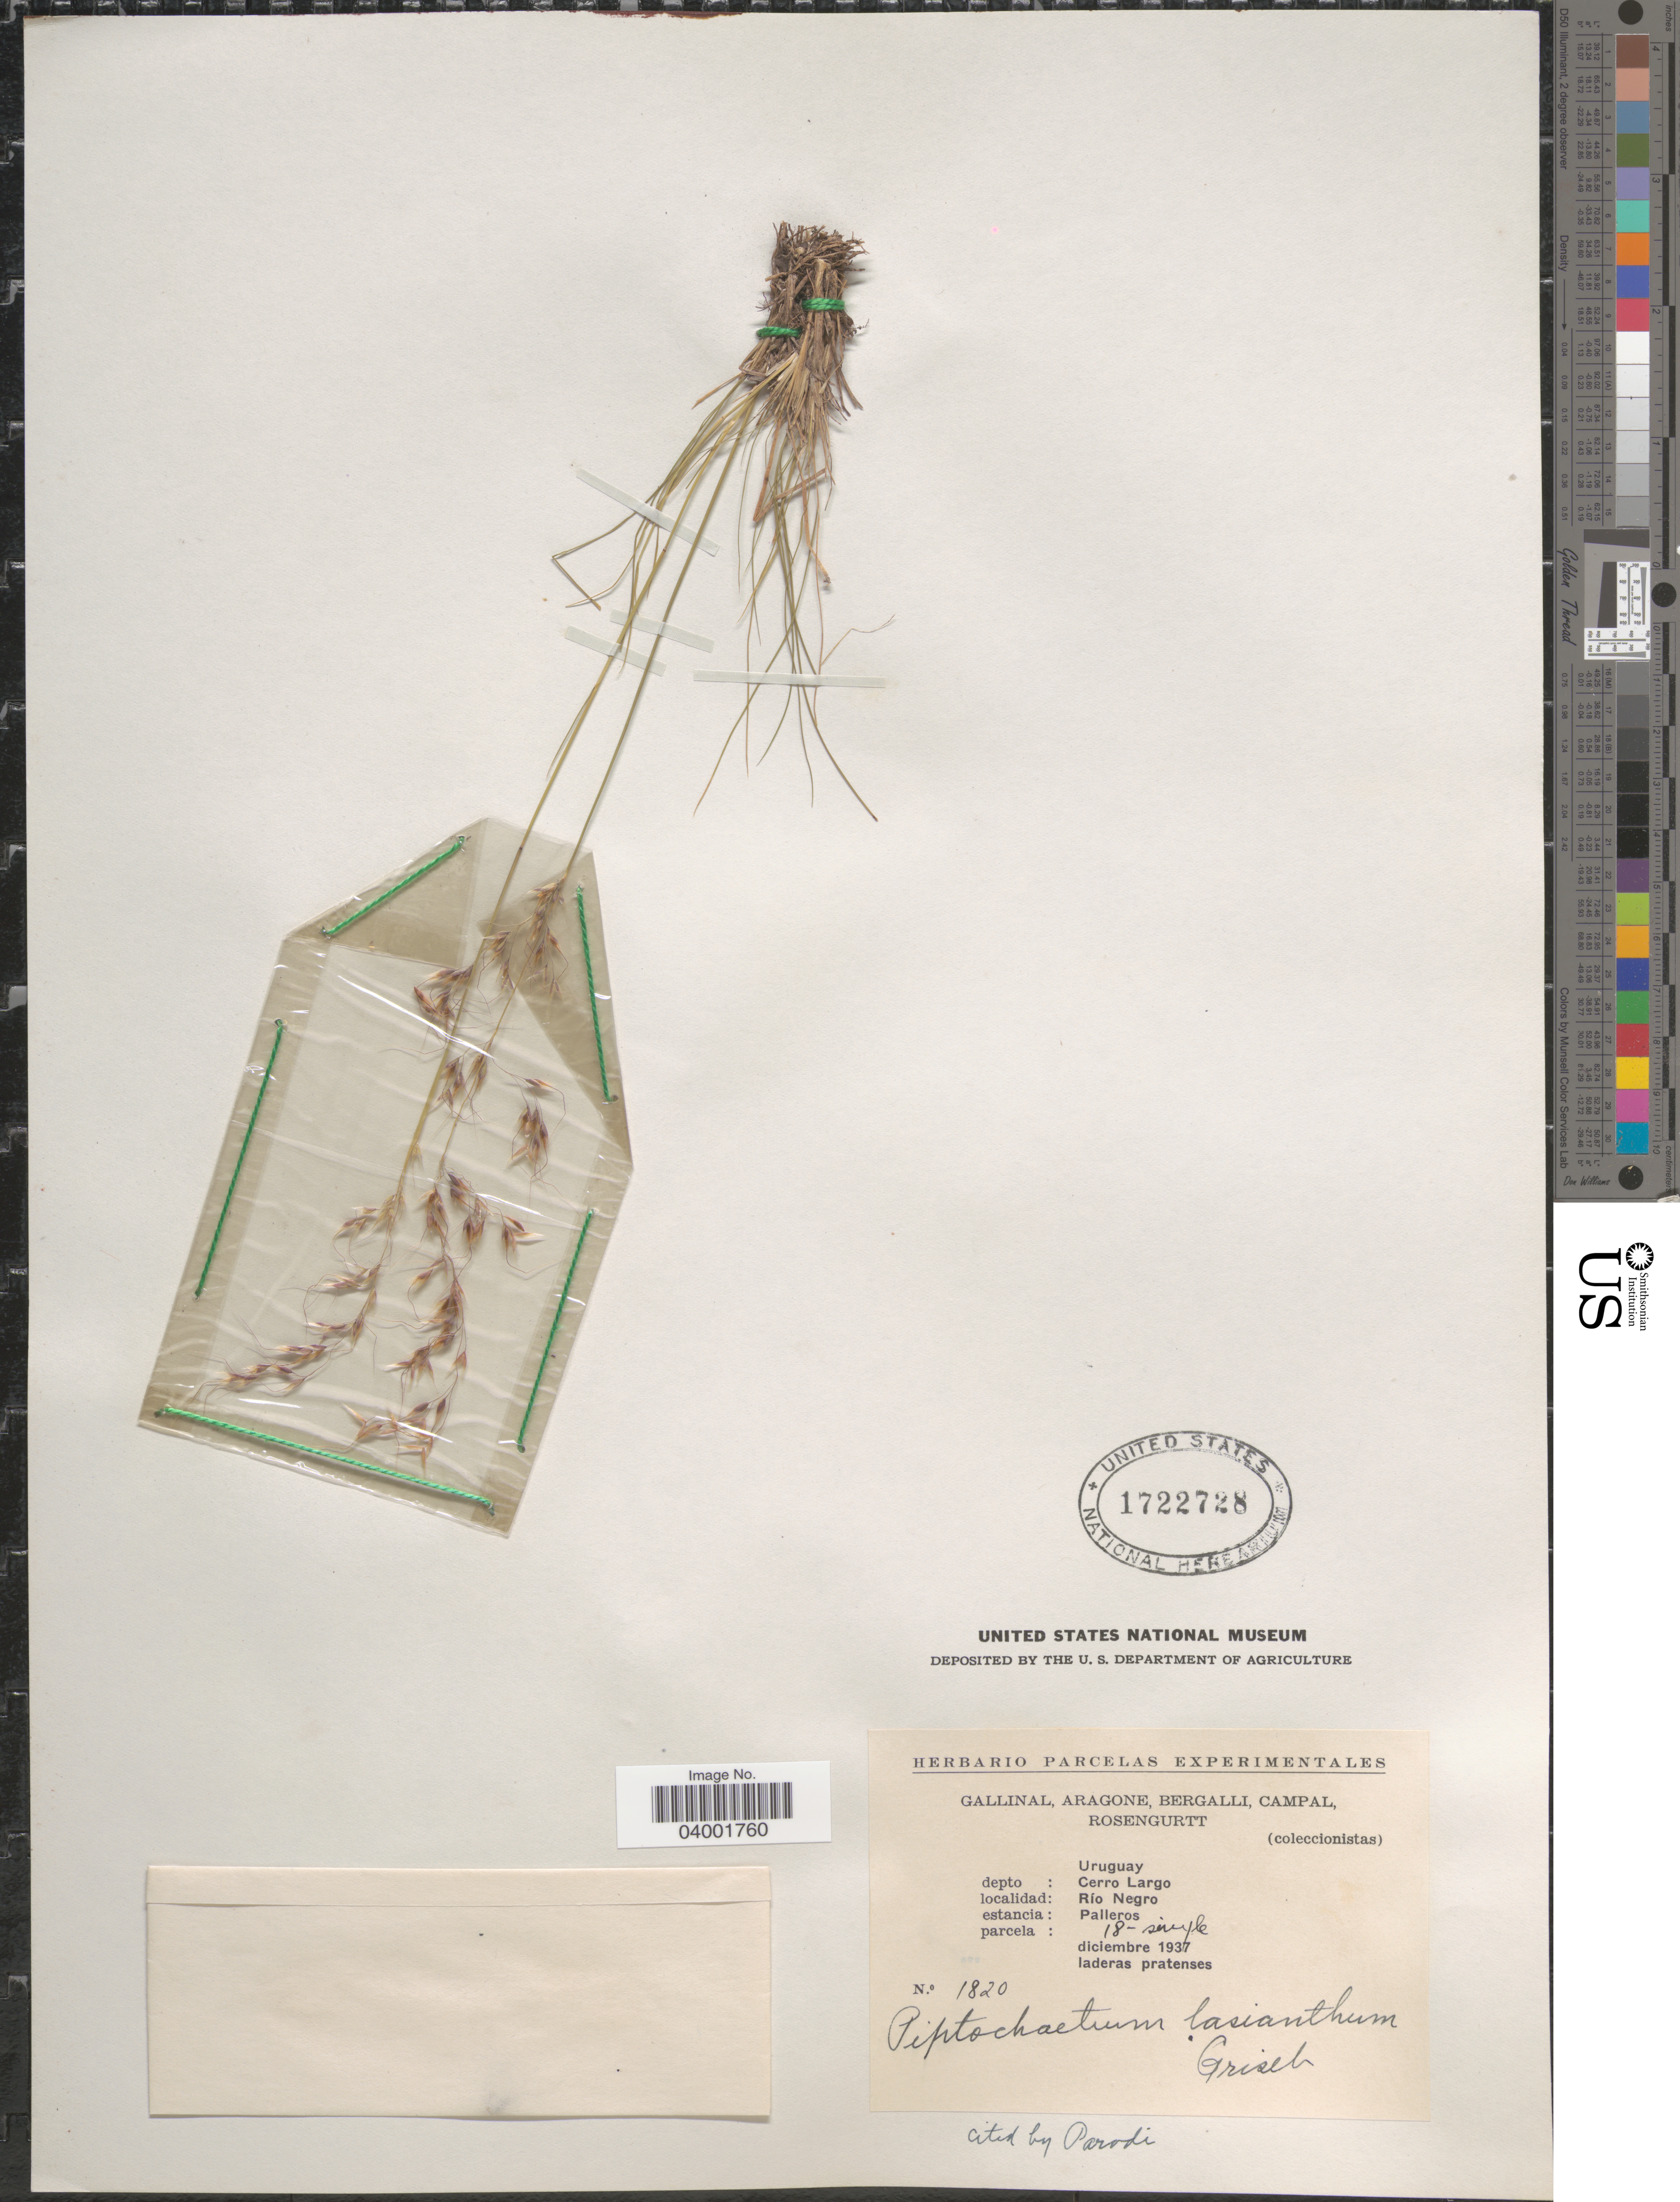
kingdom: Plantae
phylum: Tracheophyta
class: Liliopsida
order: Poales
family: Poaceae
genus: Piptochaetium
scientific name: Piptochaetium lasianthum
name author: Griseb.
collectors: -. Gallinal, -- Aragone, -- Bergalli, -- Campal & Rosengurtt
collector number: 1820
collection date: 1937-12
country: Uruguay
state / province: Cerro Largo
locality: Depto: Cerro Largo. Río Negro. Estancia: Palleros. Parcela: 18-simple.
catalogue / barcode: US 1722728